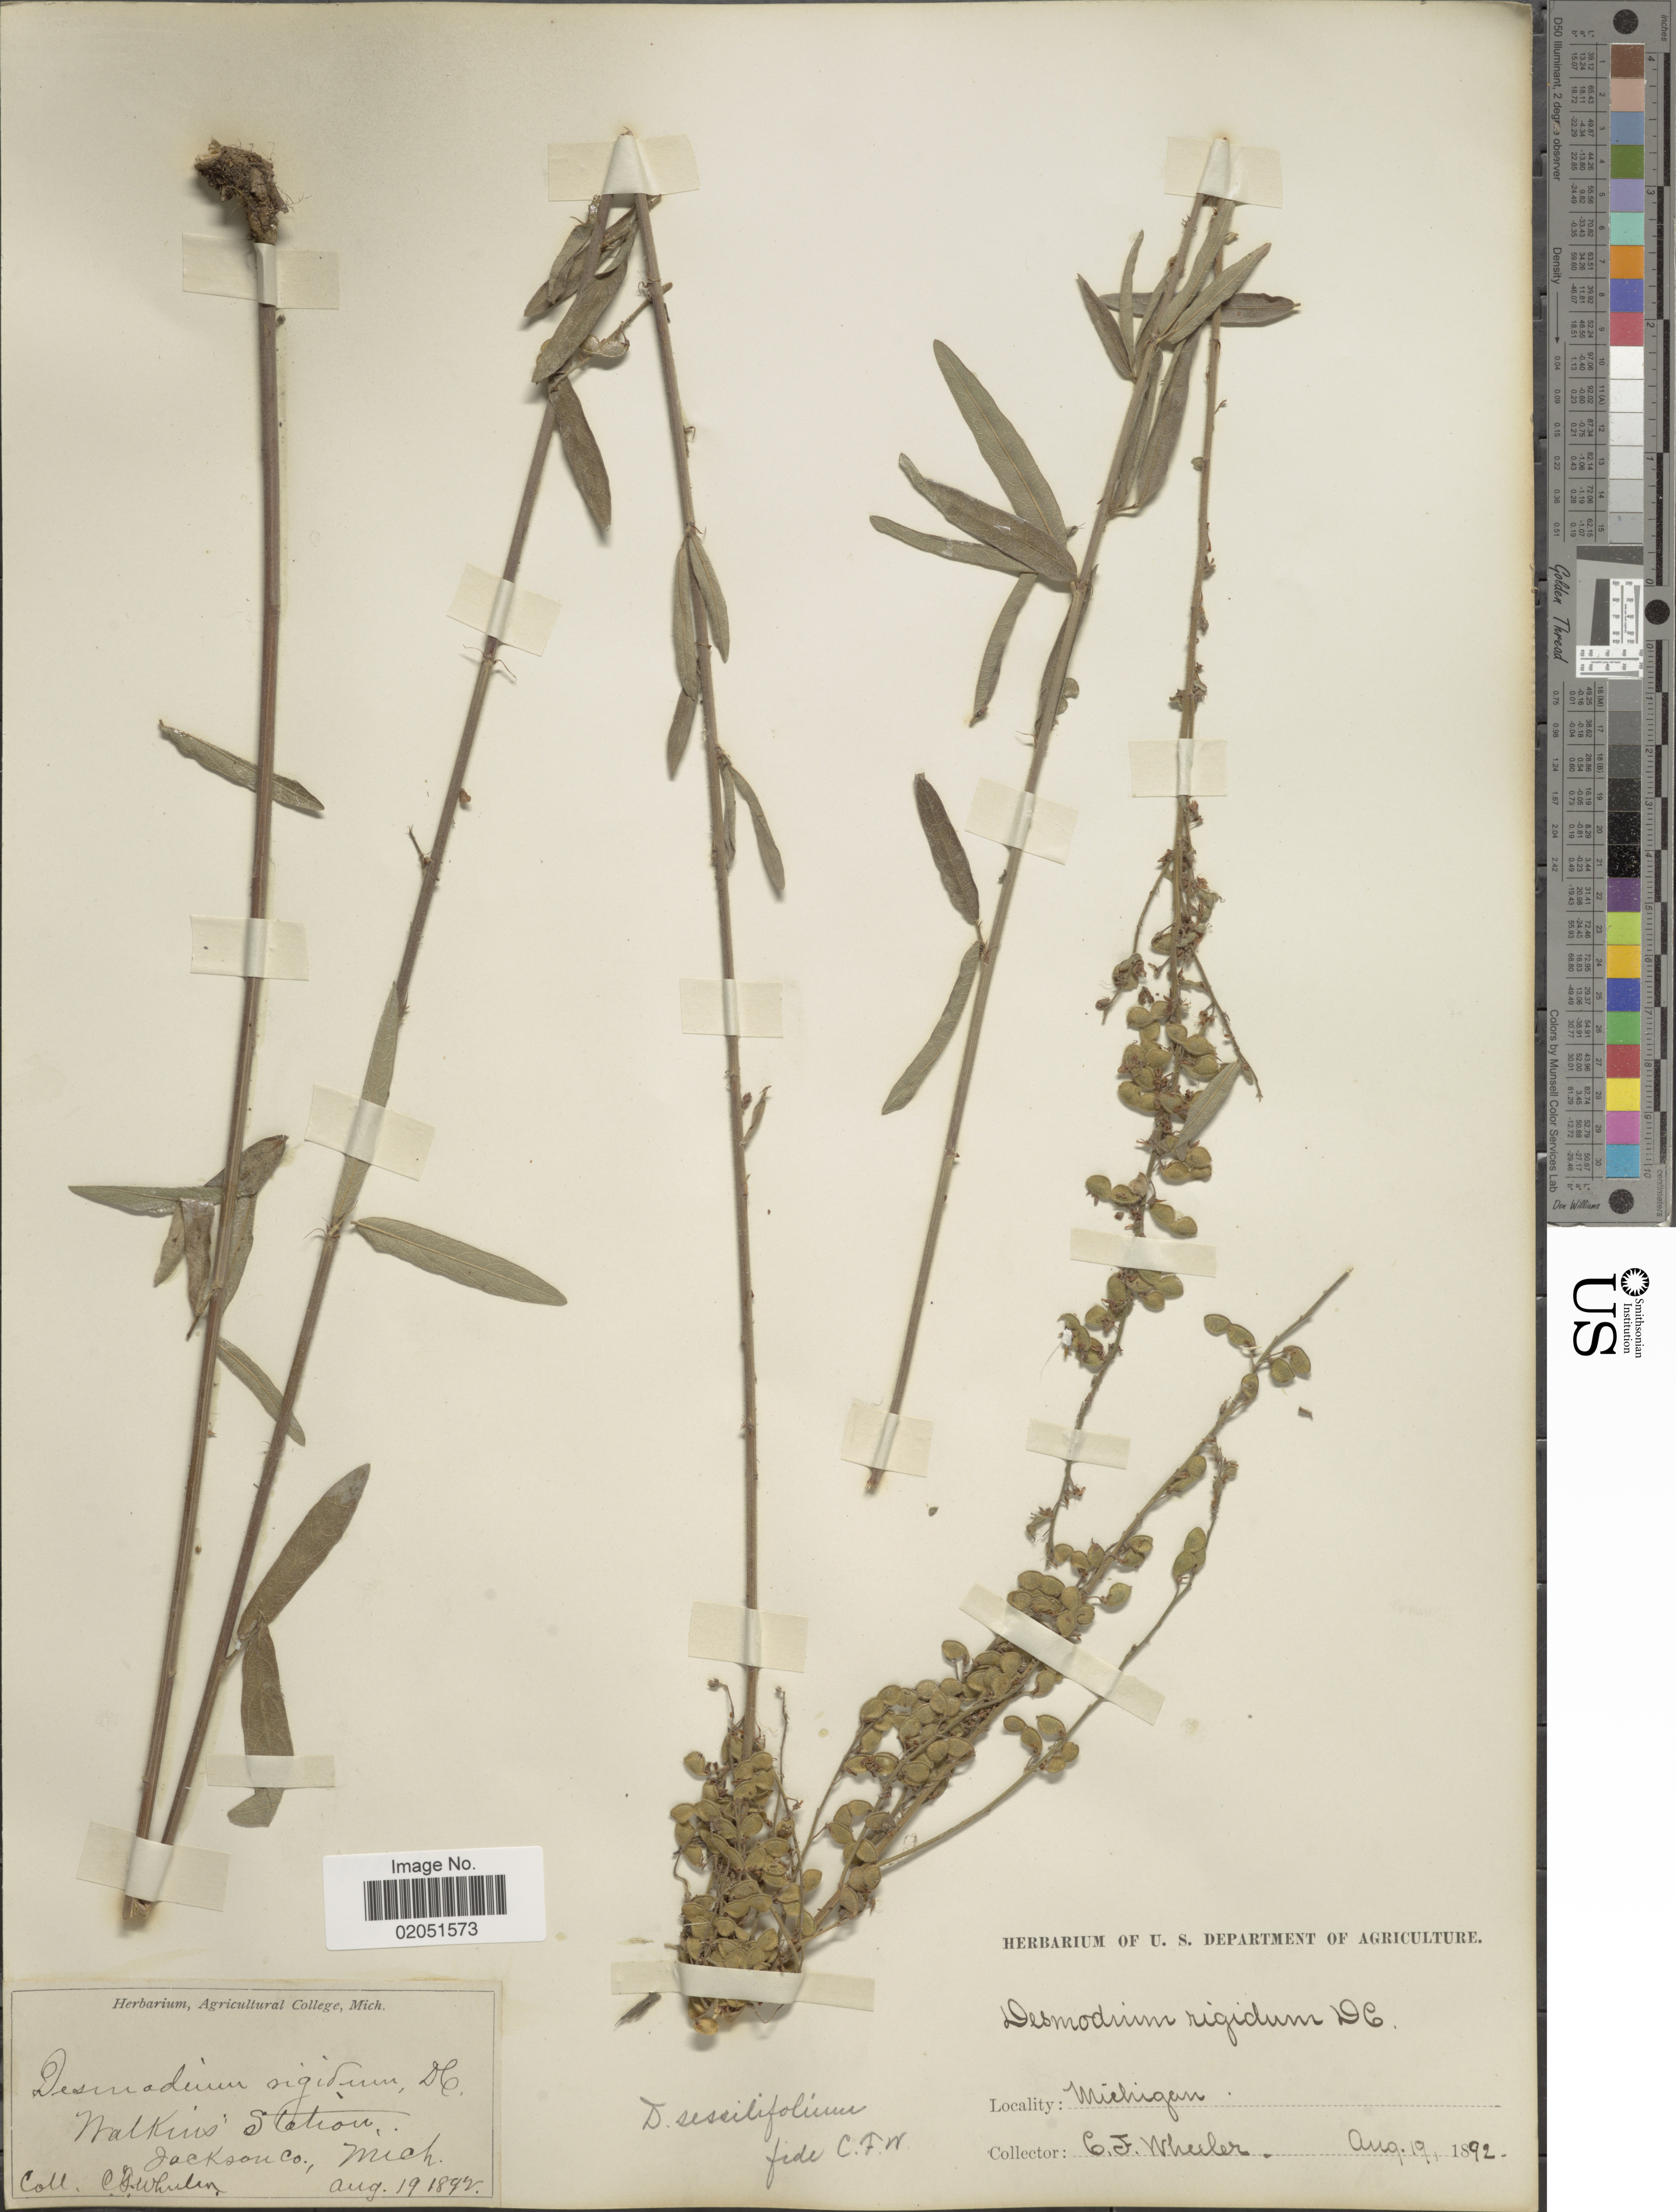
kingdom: Plantae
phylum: Tracheophyta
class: Magnoliopsida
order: Fabales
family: Fabaceae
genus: Desmodium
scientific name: Desmodium sessilifolium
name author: Torr. & A. Gray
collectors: C. Wheeler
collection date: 1892-08-19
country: United States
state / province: Michigan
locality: Walkins Station, Jackson Co., Mich.